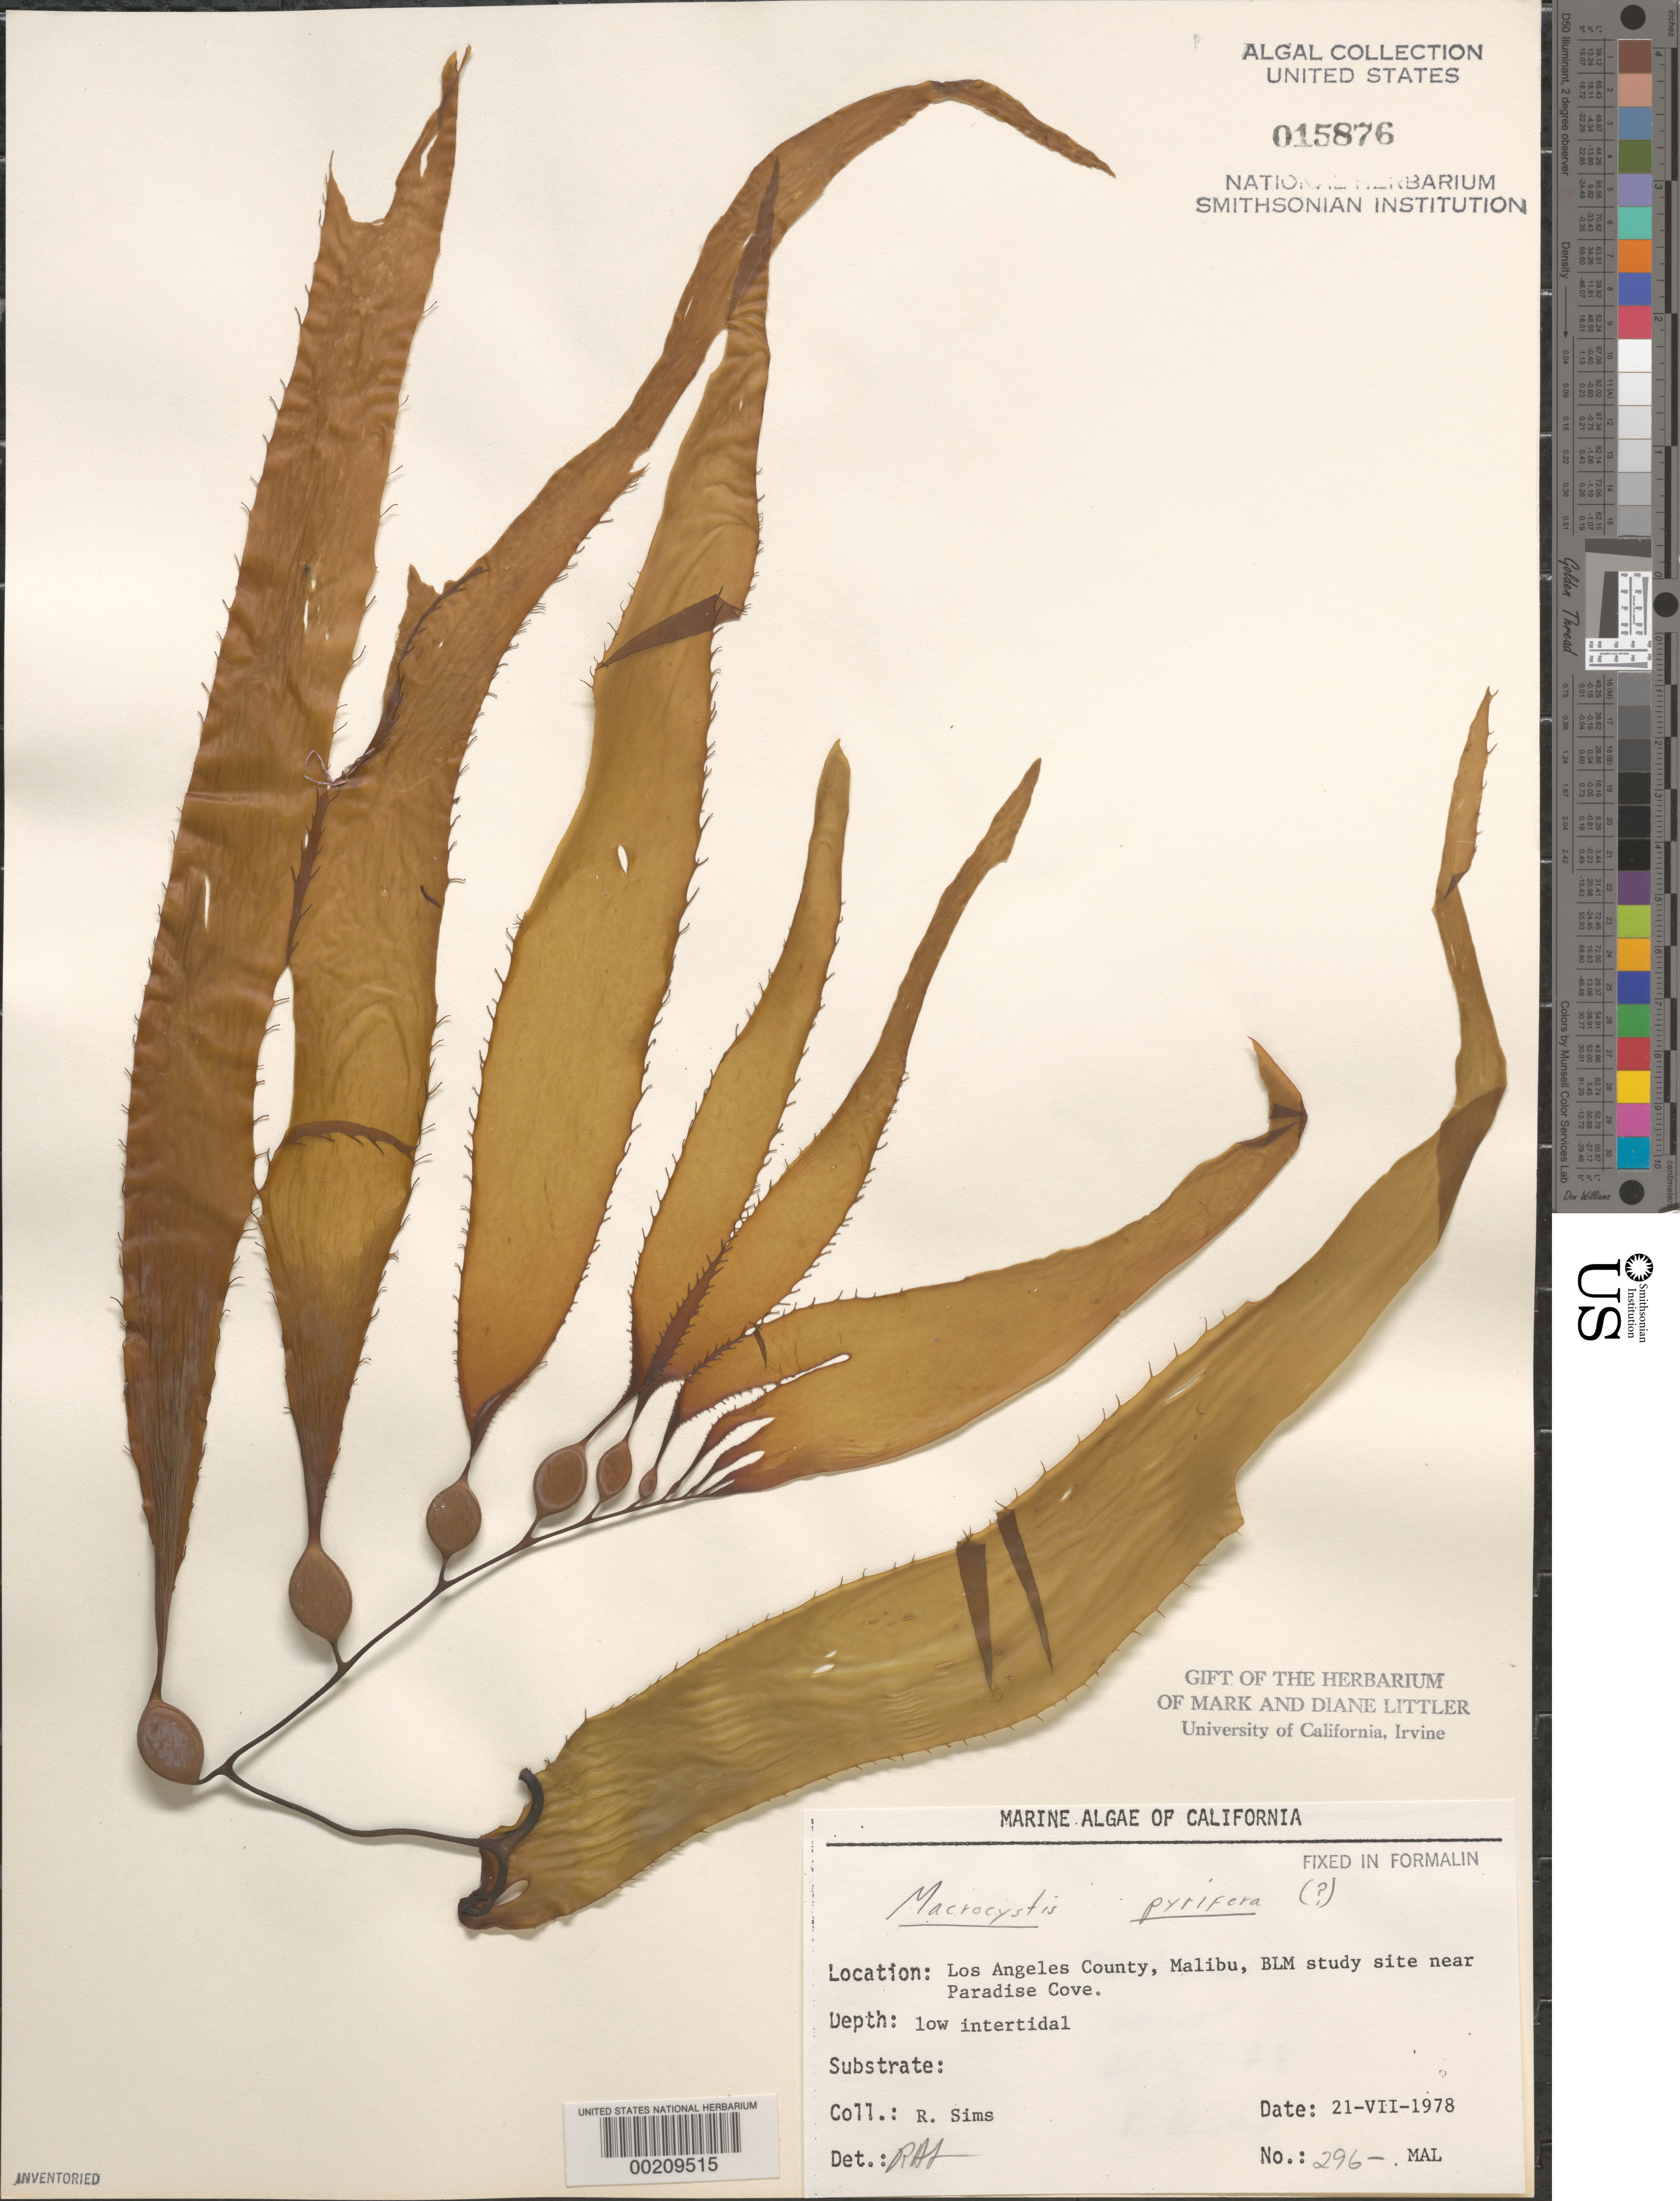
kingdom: Chromista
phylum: Ochrophyta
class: Phaeophyceae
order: Laminariales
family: Laminariaceae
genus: Macrocystis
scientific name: Macrocystis pyrifera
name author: (L.) C. Agardh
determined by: Sims, Robert H.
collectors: R. H. Sims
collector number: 296-MAL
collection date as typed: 21 Jul 1978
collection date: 1978-07-21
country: United States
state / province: California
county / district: Los Angeles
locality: Malibu, near Paradise Cove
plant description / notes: BLM-SOCALBIGHT Rocky Intertidal Survey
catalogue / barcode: US 15876